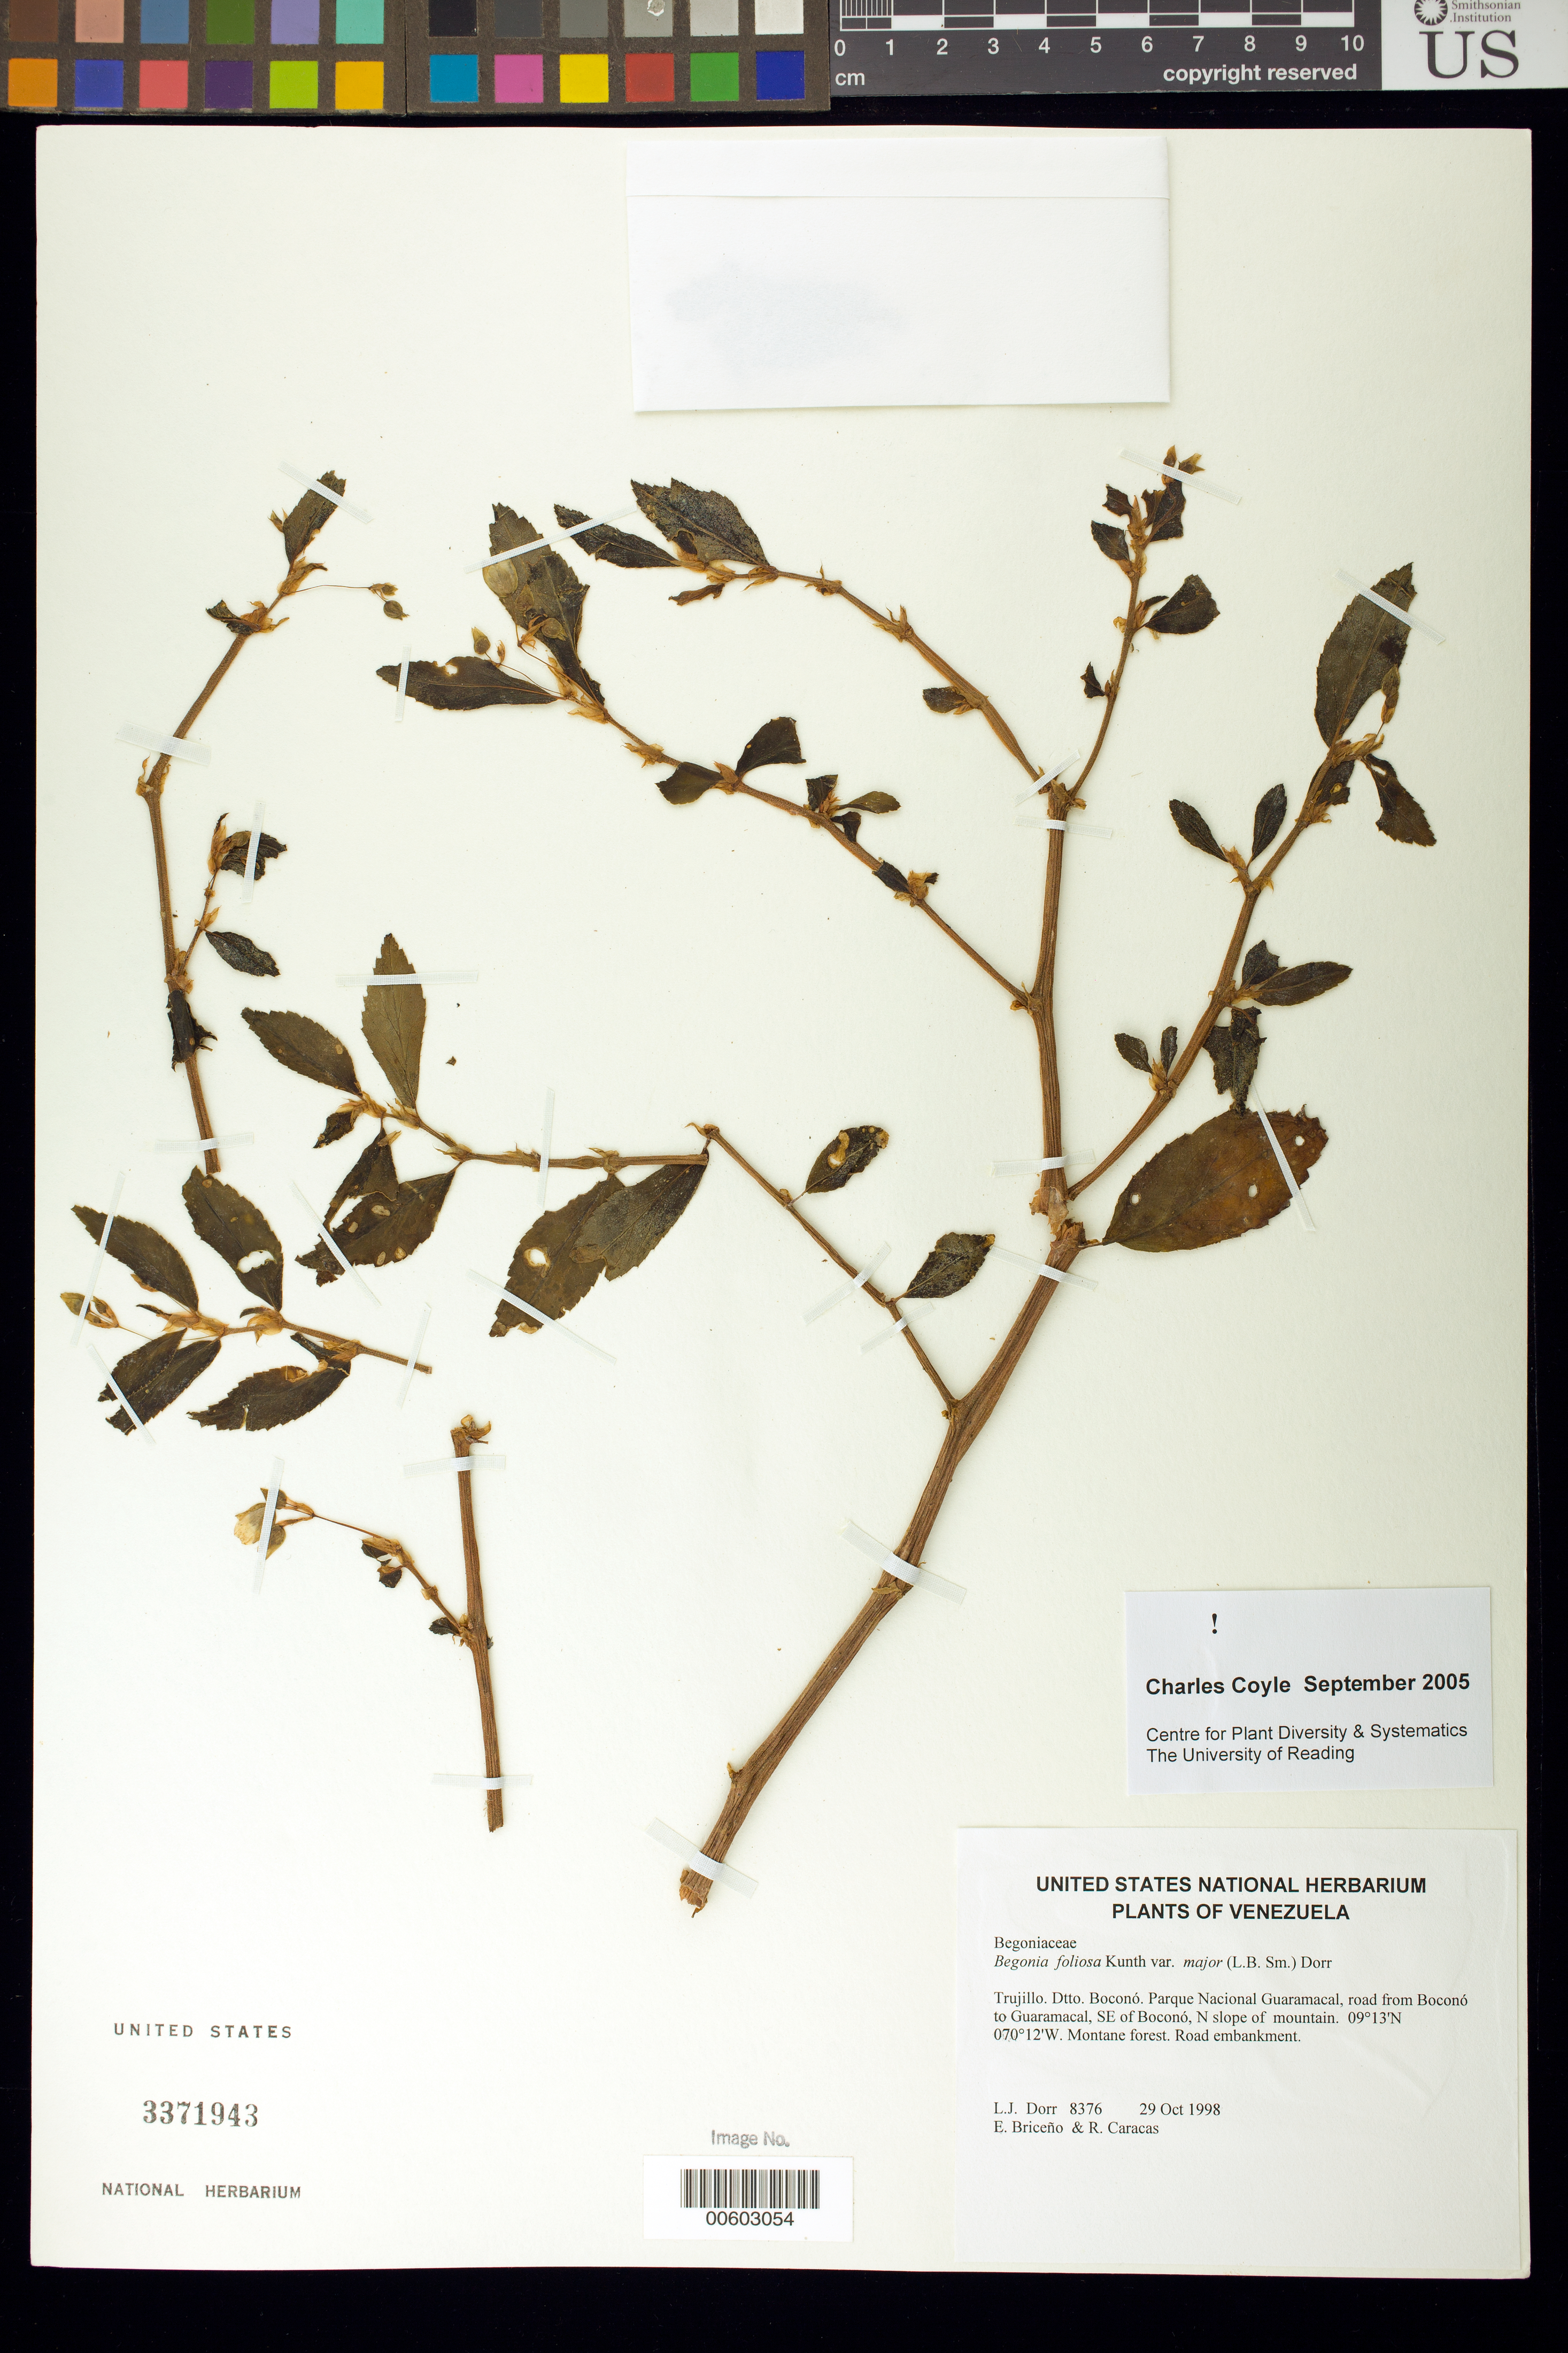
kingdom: Plantae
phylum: Tracheophyta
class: Magnoliopsida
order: Cucurbitales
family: Begoniaceae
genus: Begonia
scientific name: Begonia foliosa var. major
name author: (L.B. Sm.) Dorr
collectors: L. J. Dorr, E. Briceño & R. Caracas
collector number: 8376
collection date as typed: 29 Oct 1998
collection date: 1998-10-29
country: Venezuela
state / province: Trujillo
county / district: Boconó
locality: Parque Nacional Guaramacal, road from Boconó to Guaramacal, SE of Boconó, N slope of mountain.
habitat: Montane forest. Road embankment.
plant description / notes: MO, PORT, US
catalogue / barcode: US 3371943